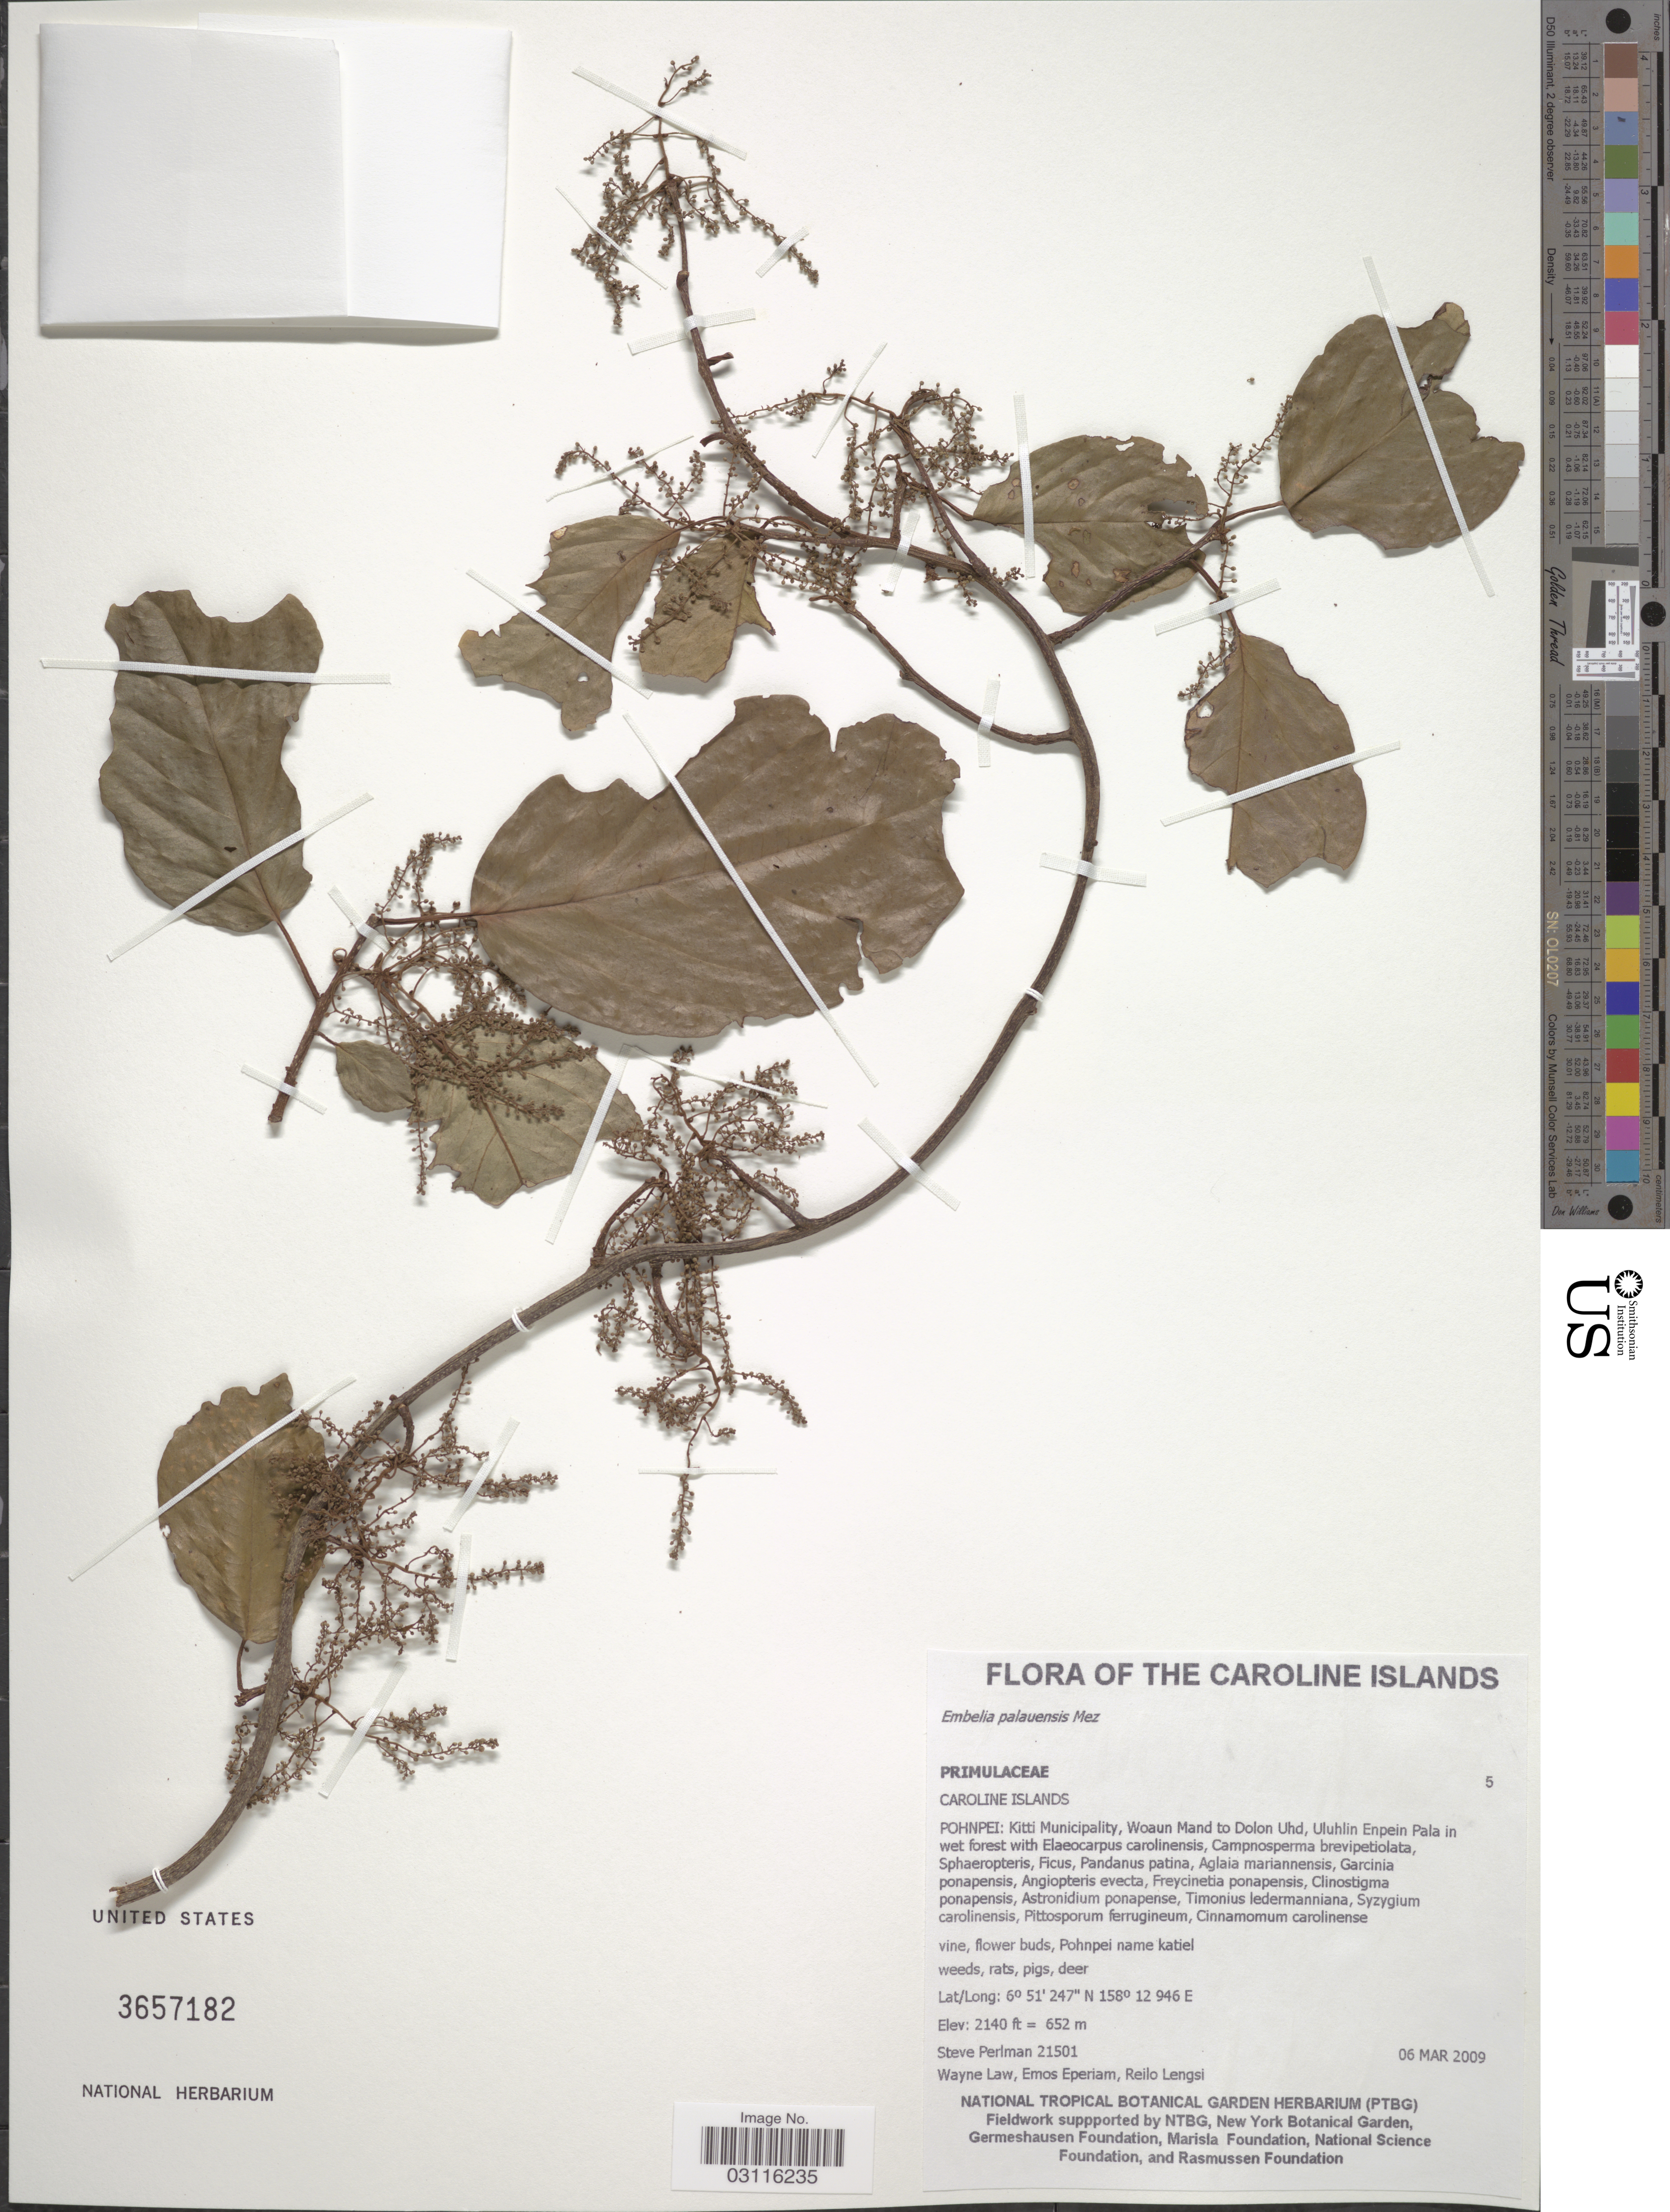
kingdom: Plantae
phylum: Tracheophyta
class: Magnoliopsida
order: Ericales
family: Primulaceae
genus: Embelia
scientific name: Embelia palauensis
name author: Mez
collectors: S. Perlman, W. Law, E. Eperiam & R. Lengsi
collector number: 21501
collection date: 2009-03-06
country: Micronesia, Federated States of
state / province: Pohnpei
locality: The Caroline Islands. Kitti Municipality, Woaun Mand to Dolon Uhd, Uluhlin Enpein Pala.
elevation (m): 652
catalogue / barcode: US 3657182